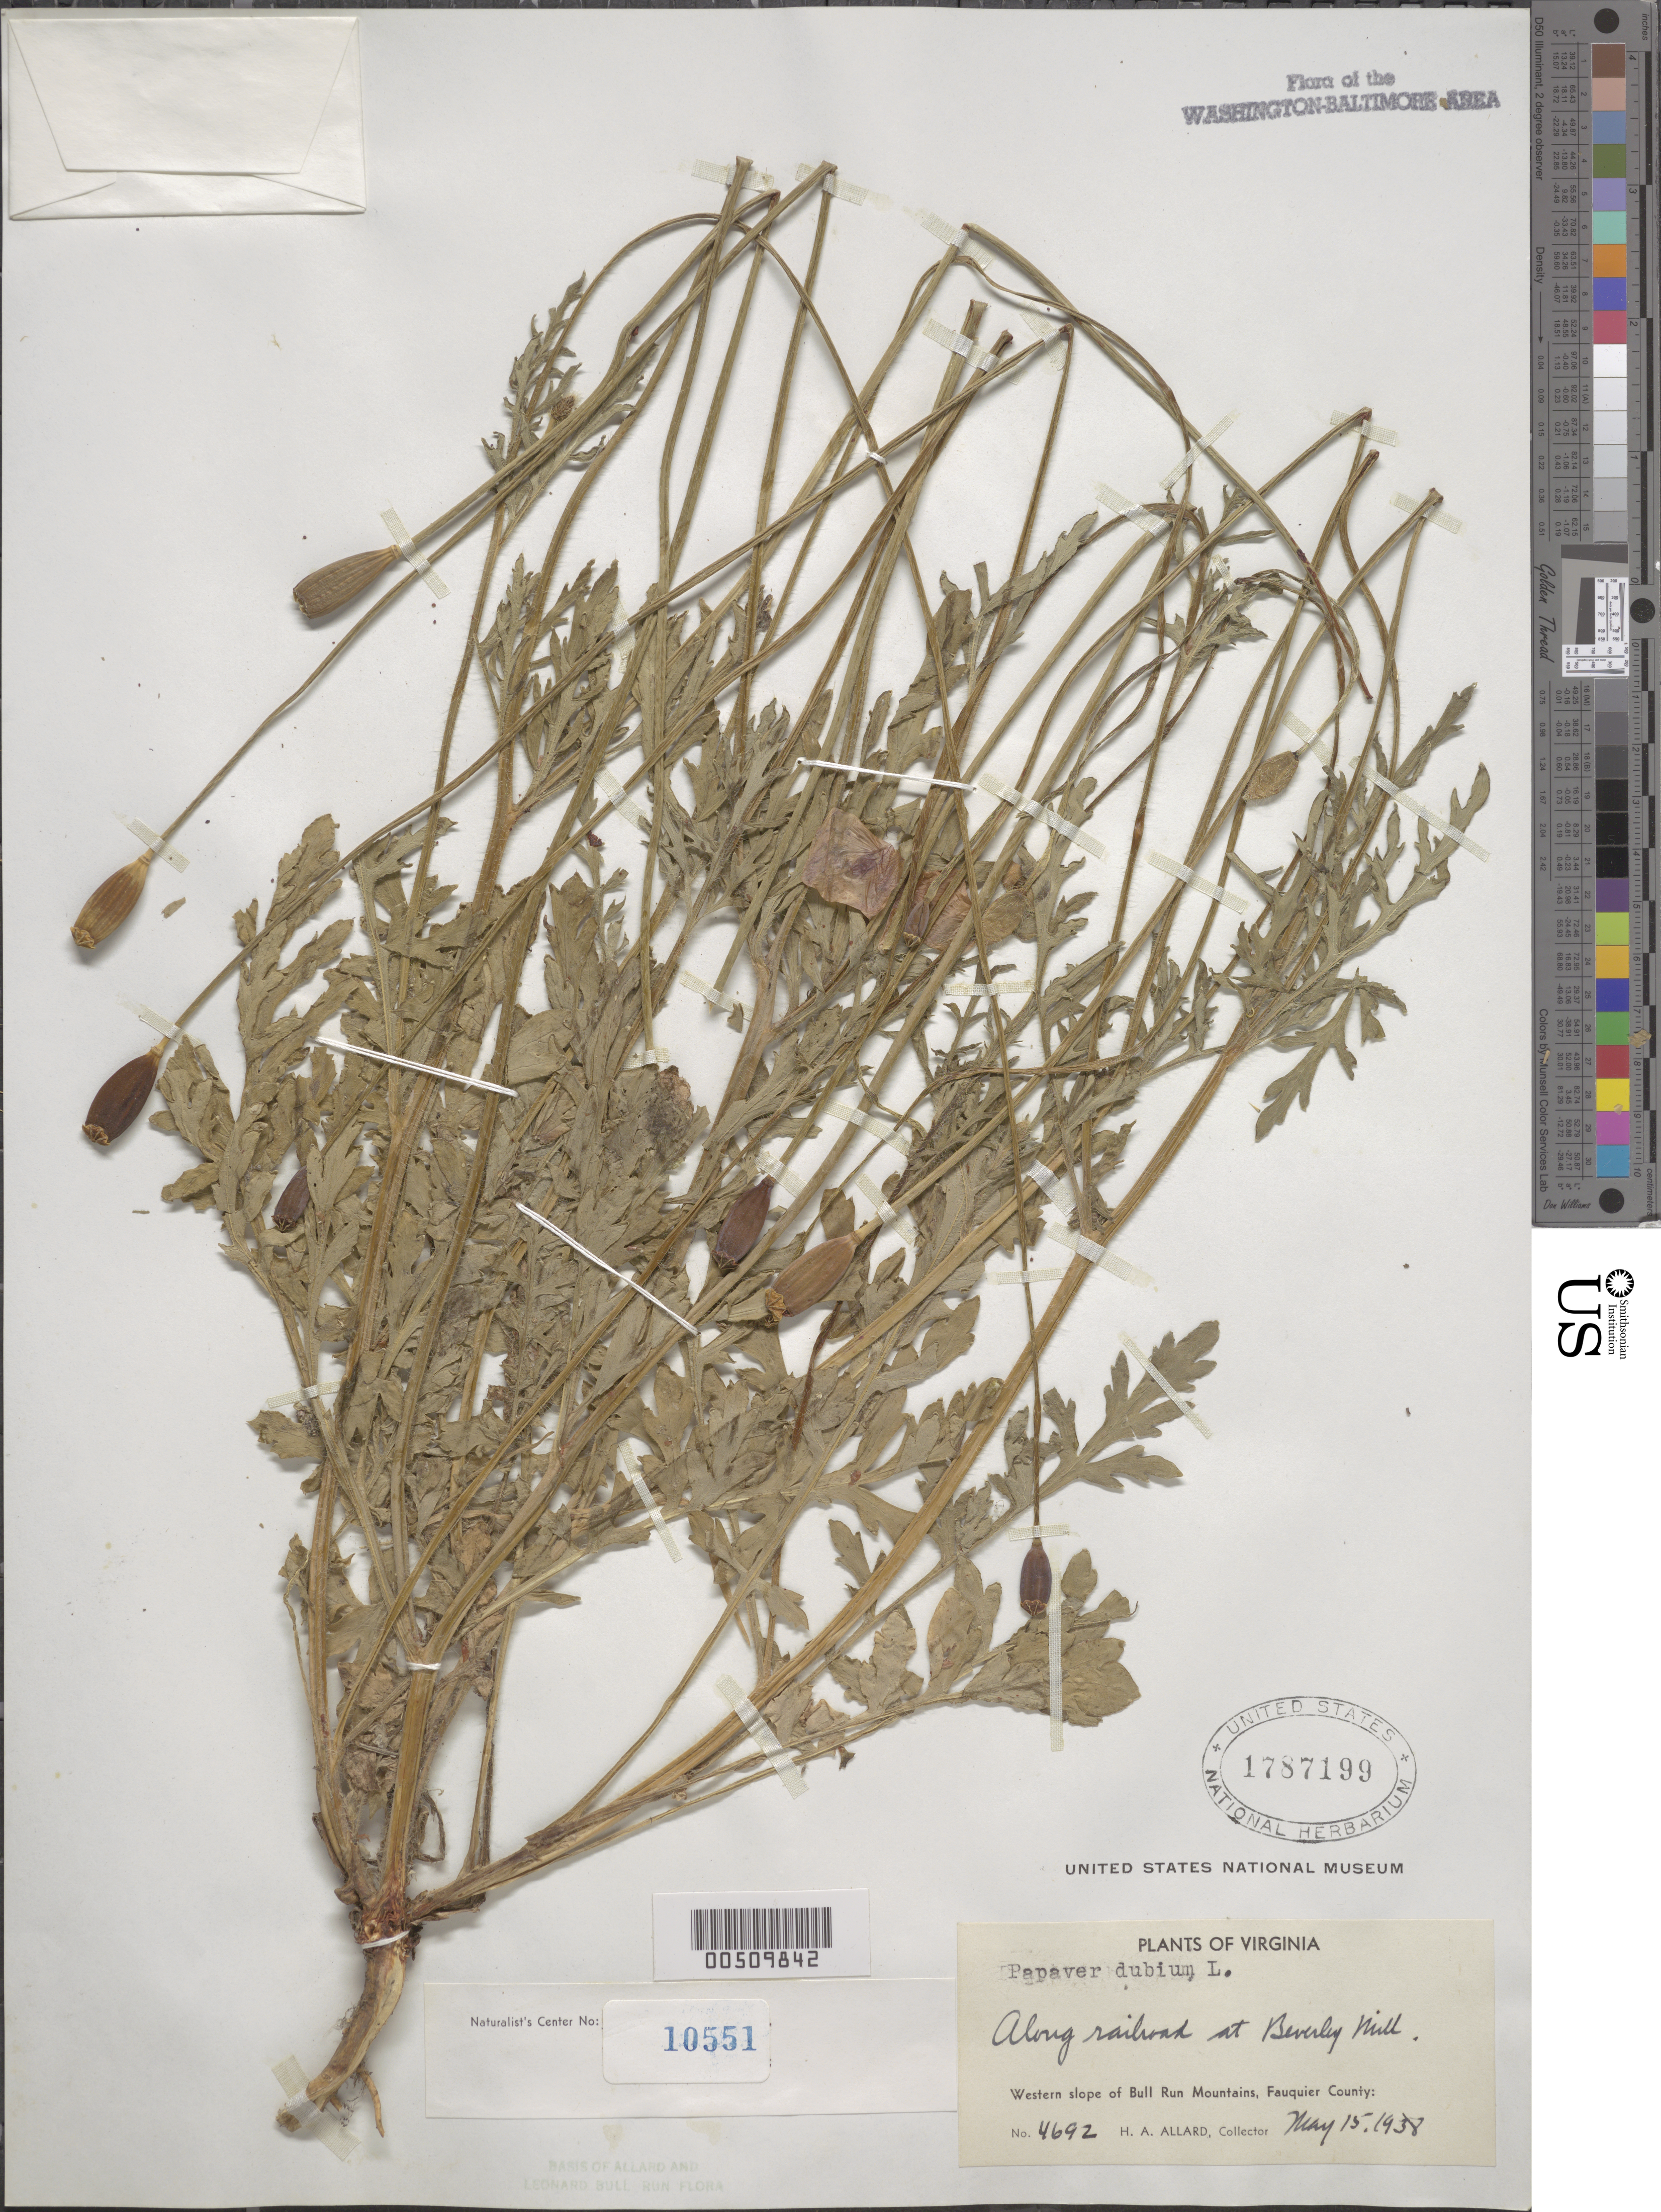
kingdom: Plantae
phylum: Tracheophyta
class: Magnoliopsida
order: Ranunculales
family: Papaveraceae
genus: Papaver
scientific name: Papaver dubium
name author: L.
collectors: H. A. Allard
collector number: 4692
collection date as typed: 15 May 1938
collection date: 1938-05-15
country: United States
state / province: Virginia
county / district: Fauquier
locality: Bull Run Mts., Beverley Mill Bull Run Mts.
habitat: Along railroad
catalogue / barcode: US 1787199